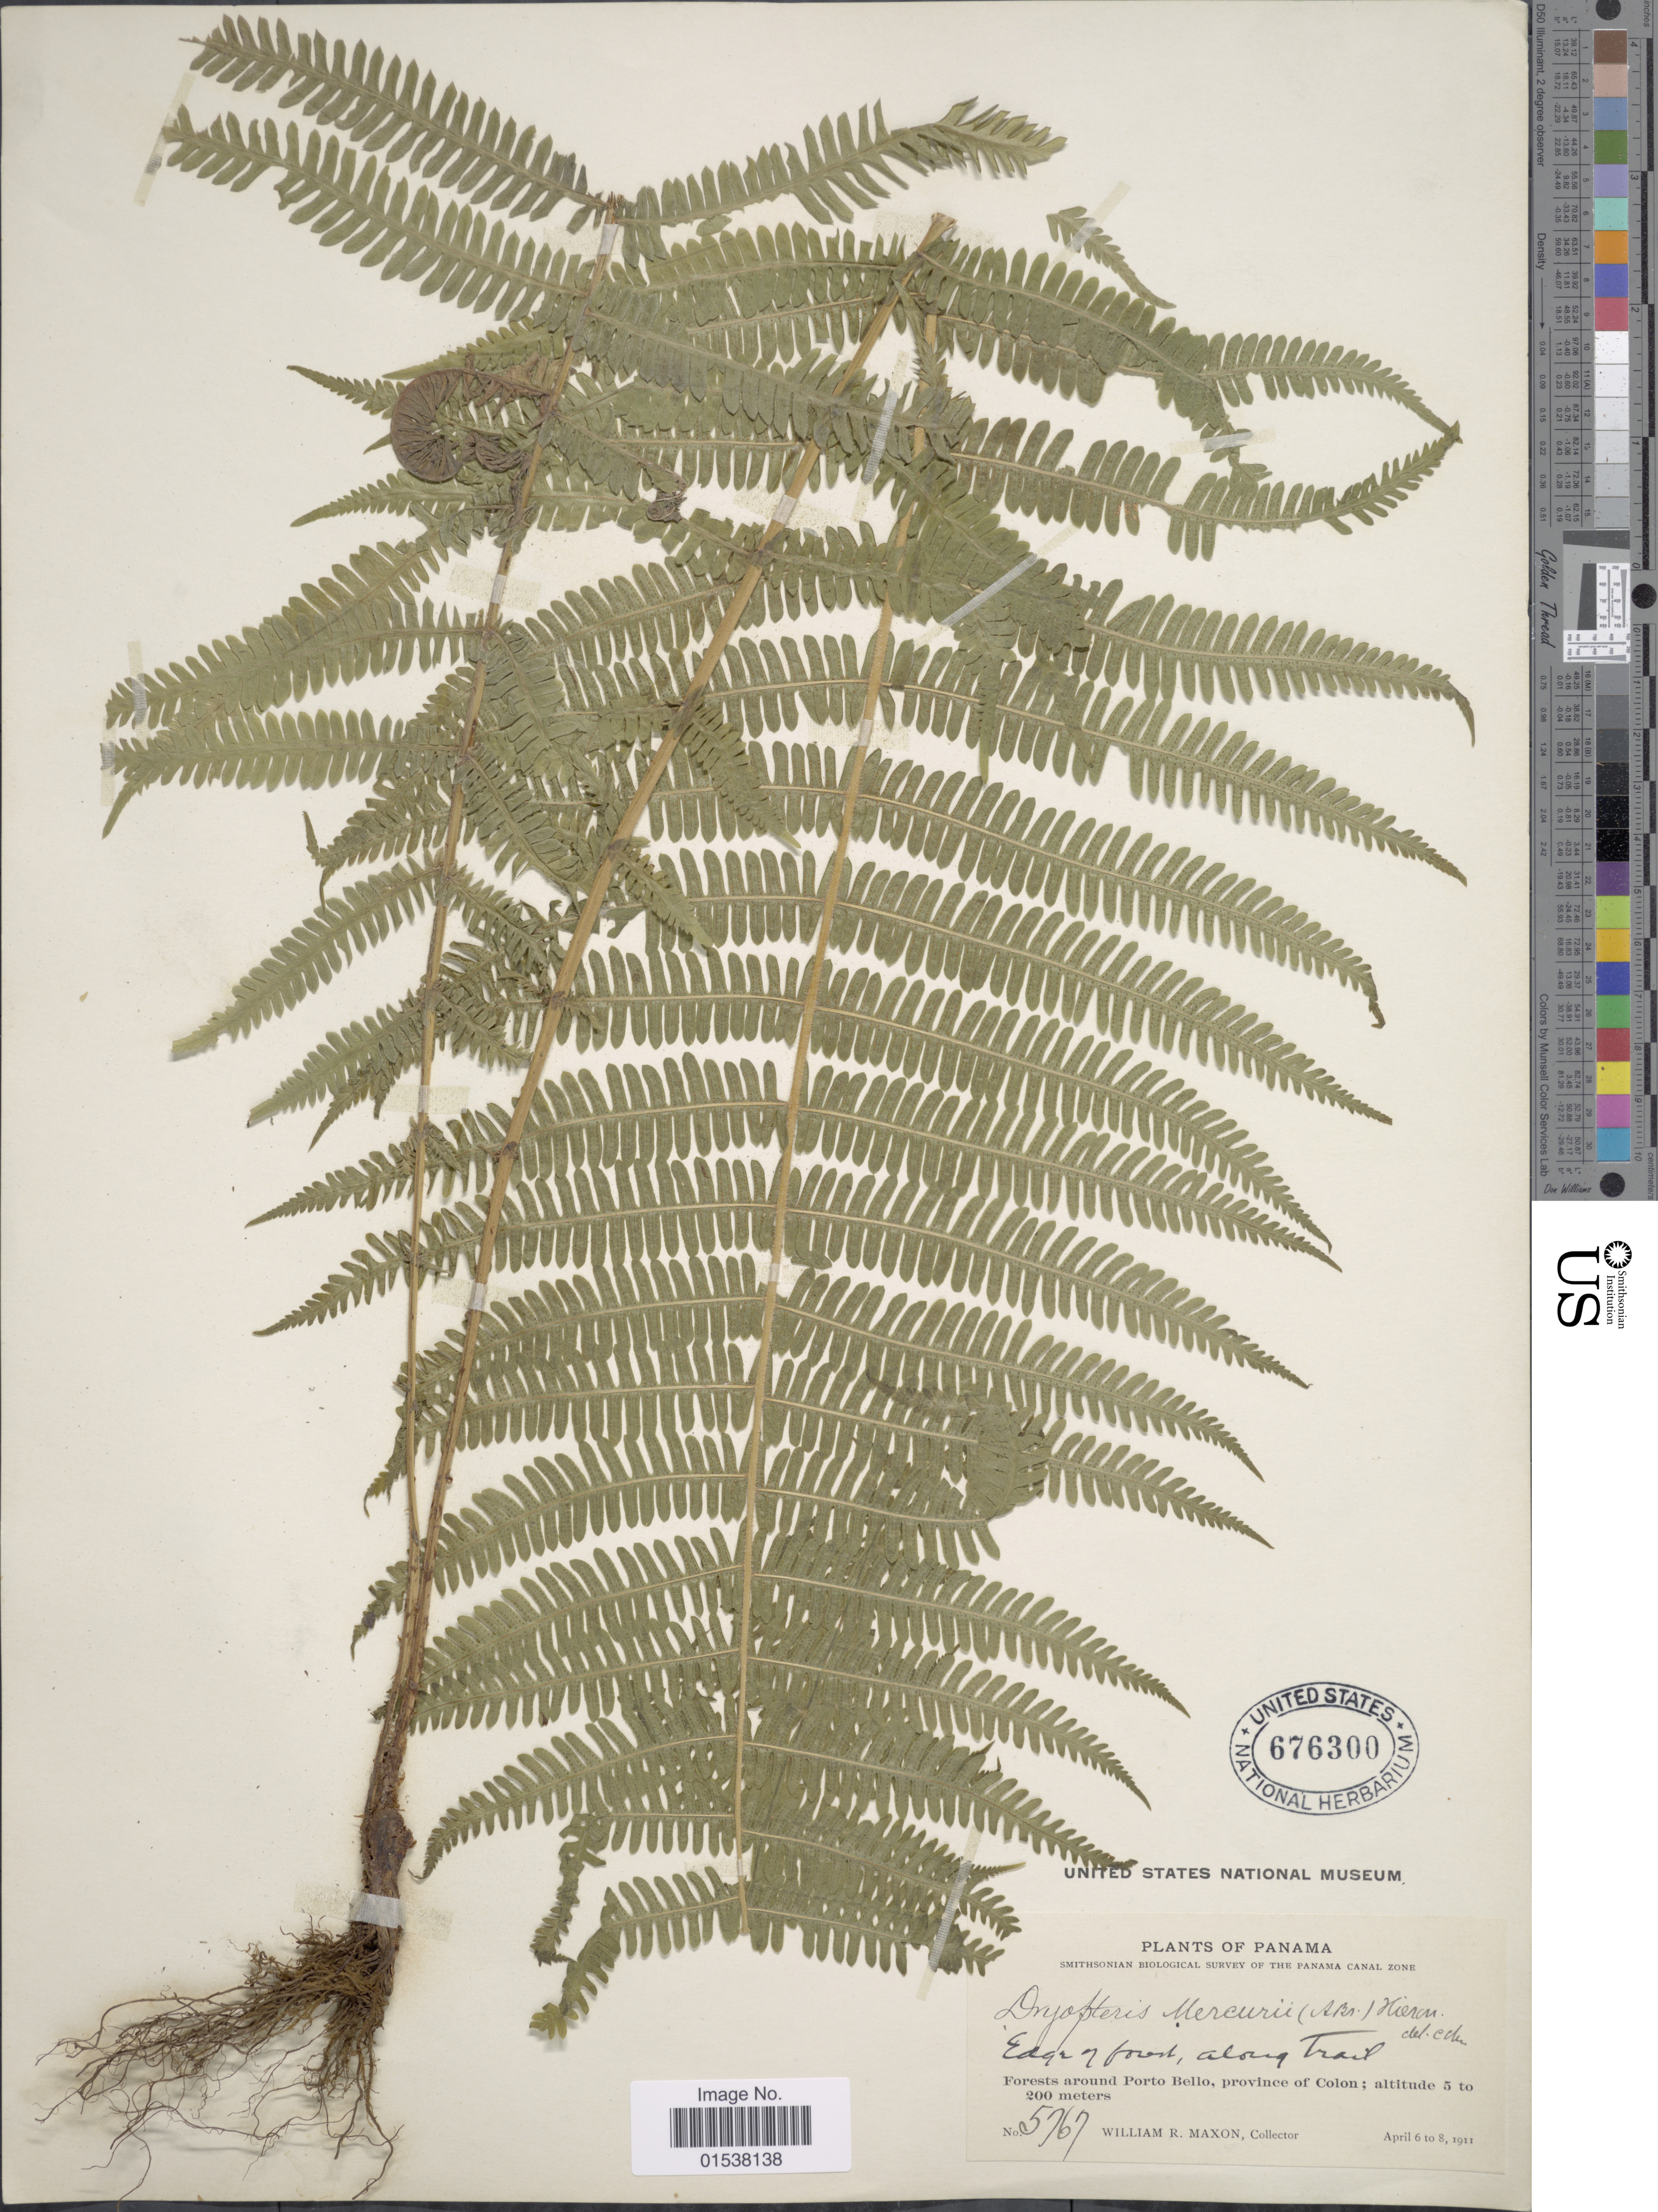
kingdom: Plantae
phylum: Tracheophyta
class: Polypodiopsida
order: Polypodiales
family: Thelypteridaceae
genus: Amauropelta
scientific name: Amauropelta balbisii (Spreng.) comb. nov., ined. 2015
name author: (Spreng.)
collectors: W. R. Maxon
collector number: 5767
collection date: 1911-04-06/1911-04-08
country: Panama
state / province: Colón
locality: Edge of forest, along trail, Forests around Porto Bello, province of Colon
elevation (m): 5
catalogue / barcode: US 676300